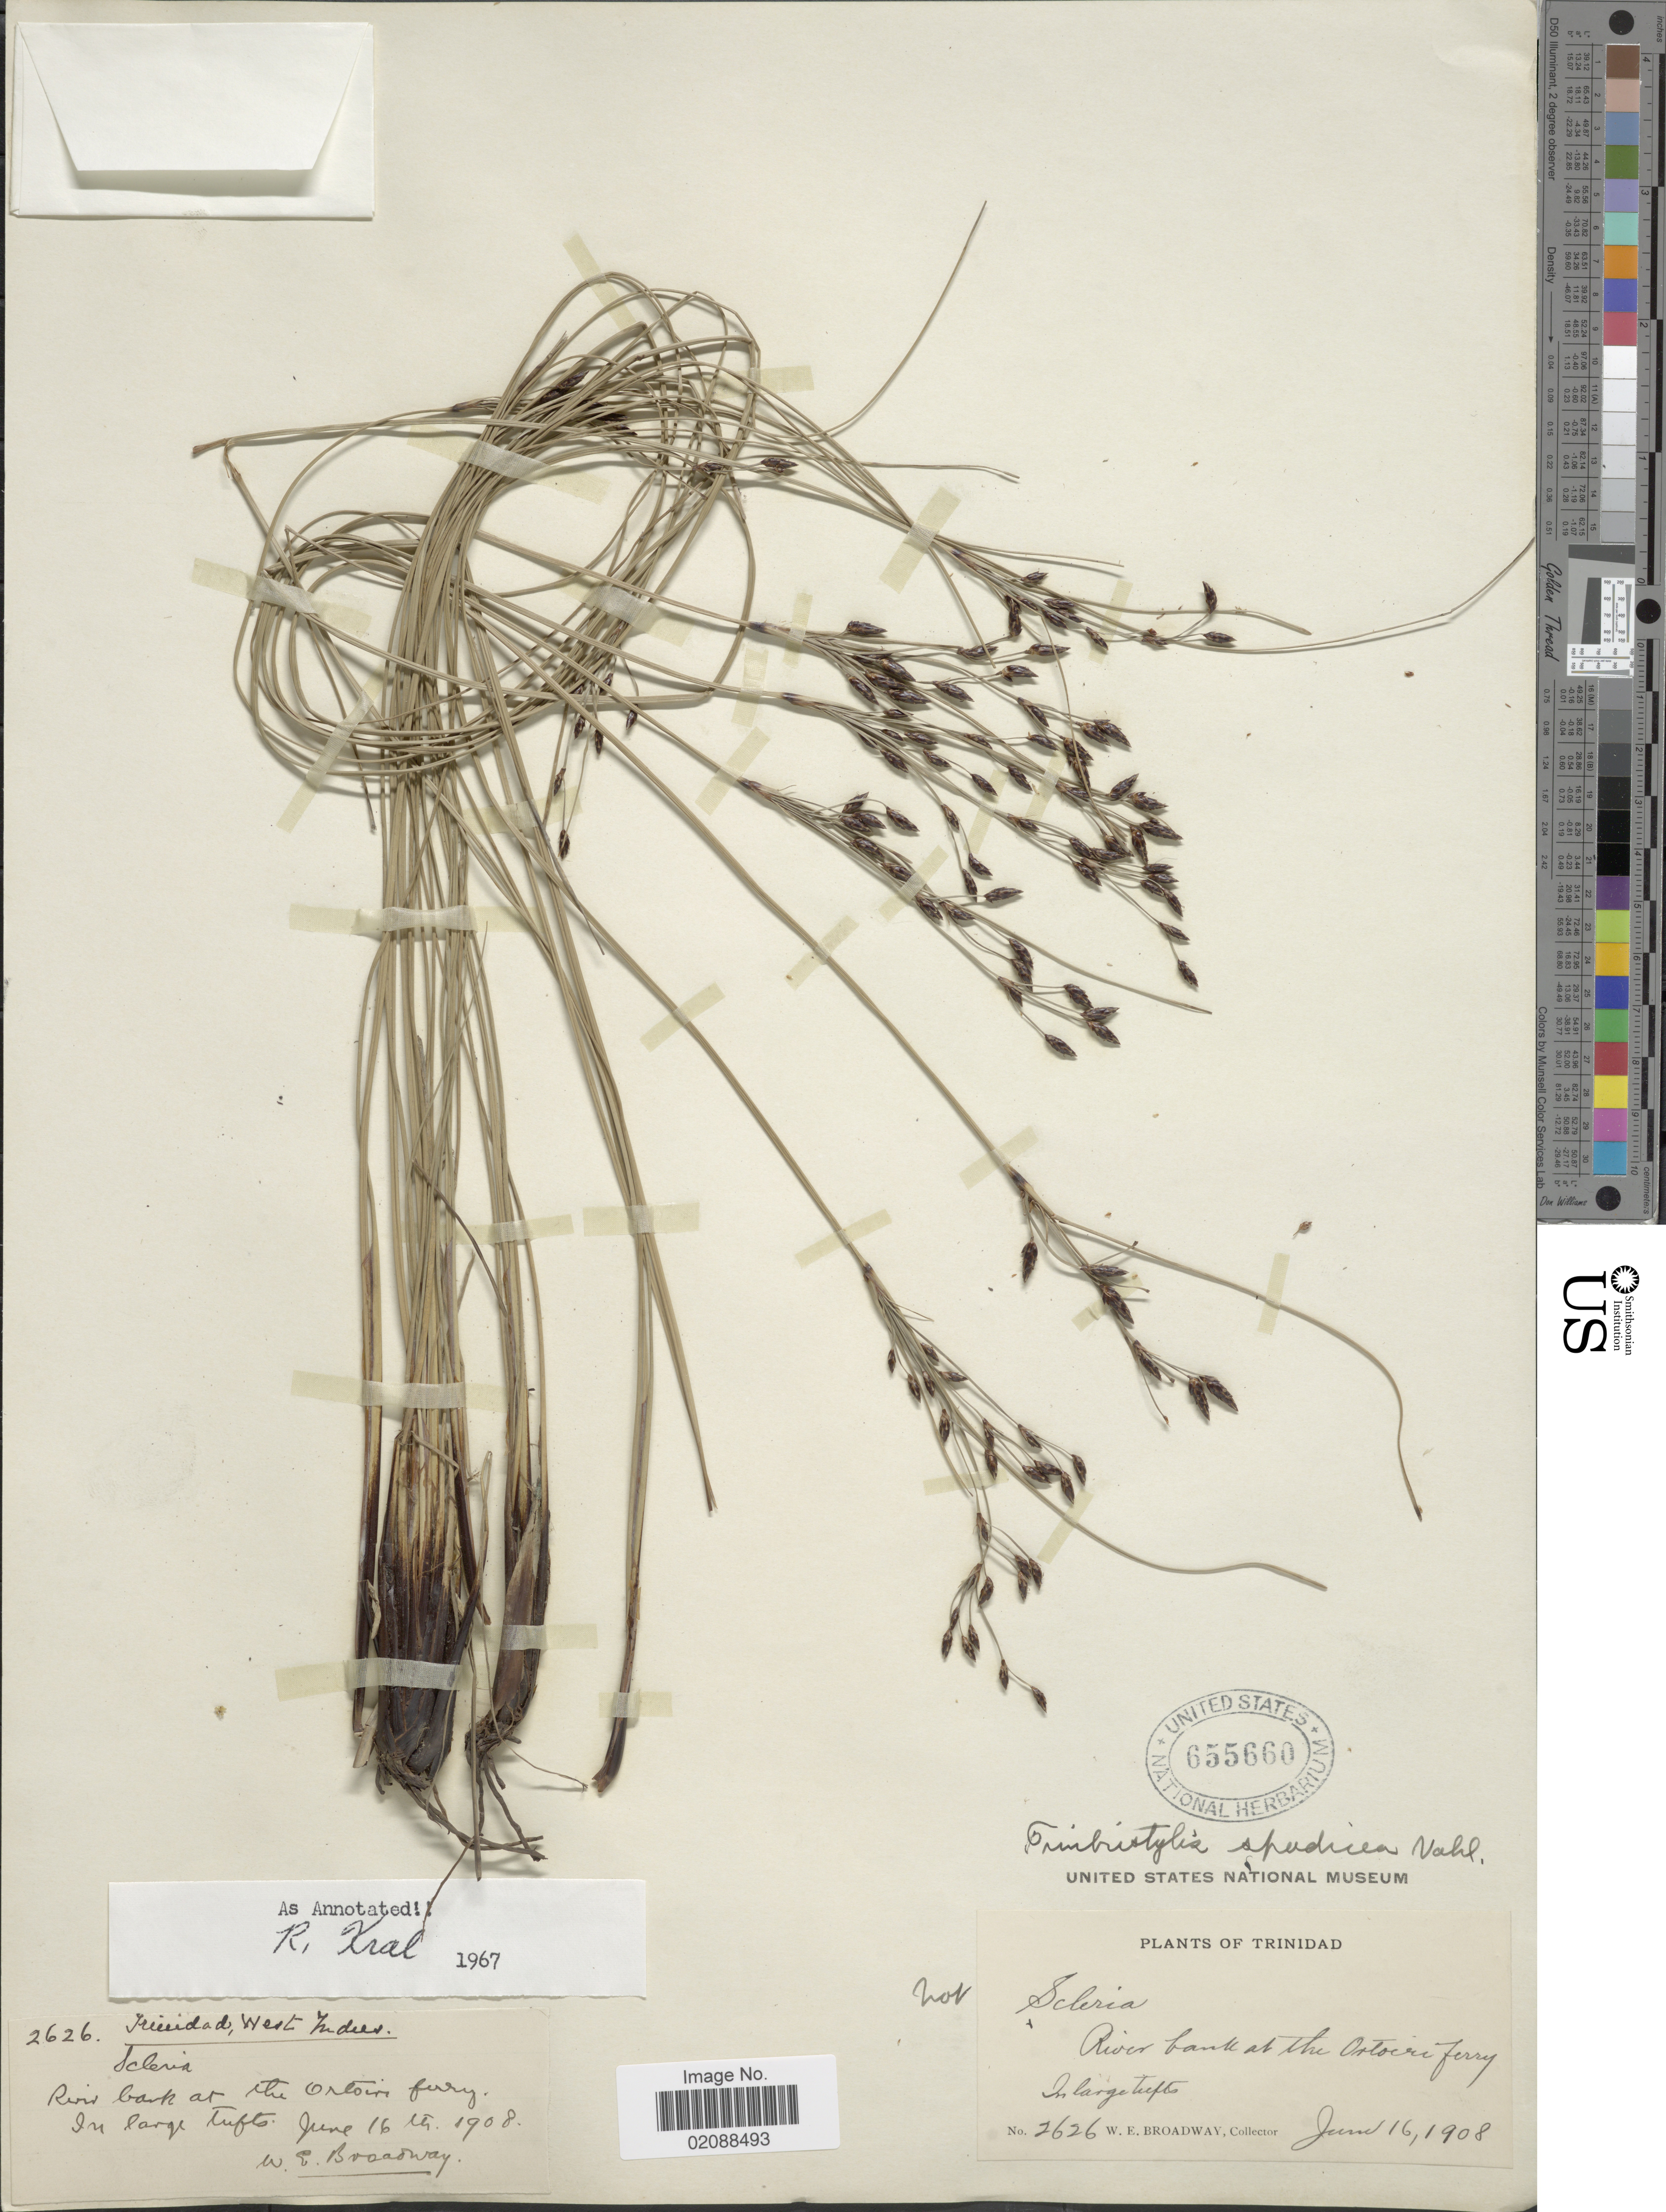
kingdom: Plantae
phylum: Tracheophyta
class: Liliopsida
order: Poales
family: Cyperaceae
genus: Fimbristylis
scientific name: Fimbristylis spadicea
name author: (L.) Vahl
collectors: W. E. Broadway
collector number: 2626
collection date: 1908-06-16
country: Trinidad and Tobago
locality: Trinidad, West Indies. River bank at the Ortocri ferry. In large tufts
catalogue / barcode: US 655660